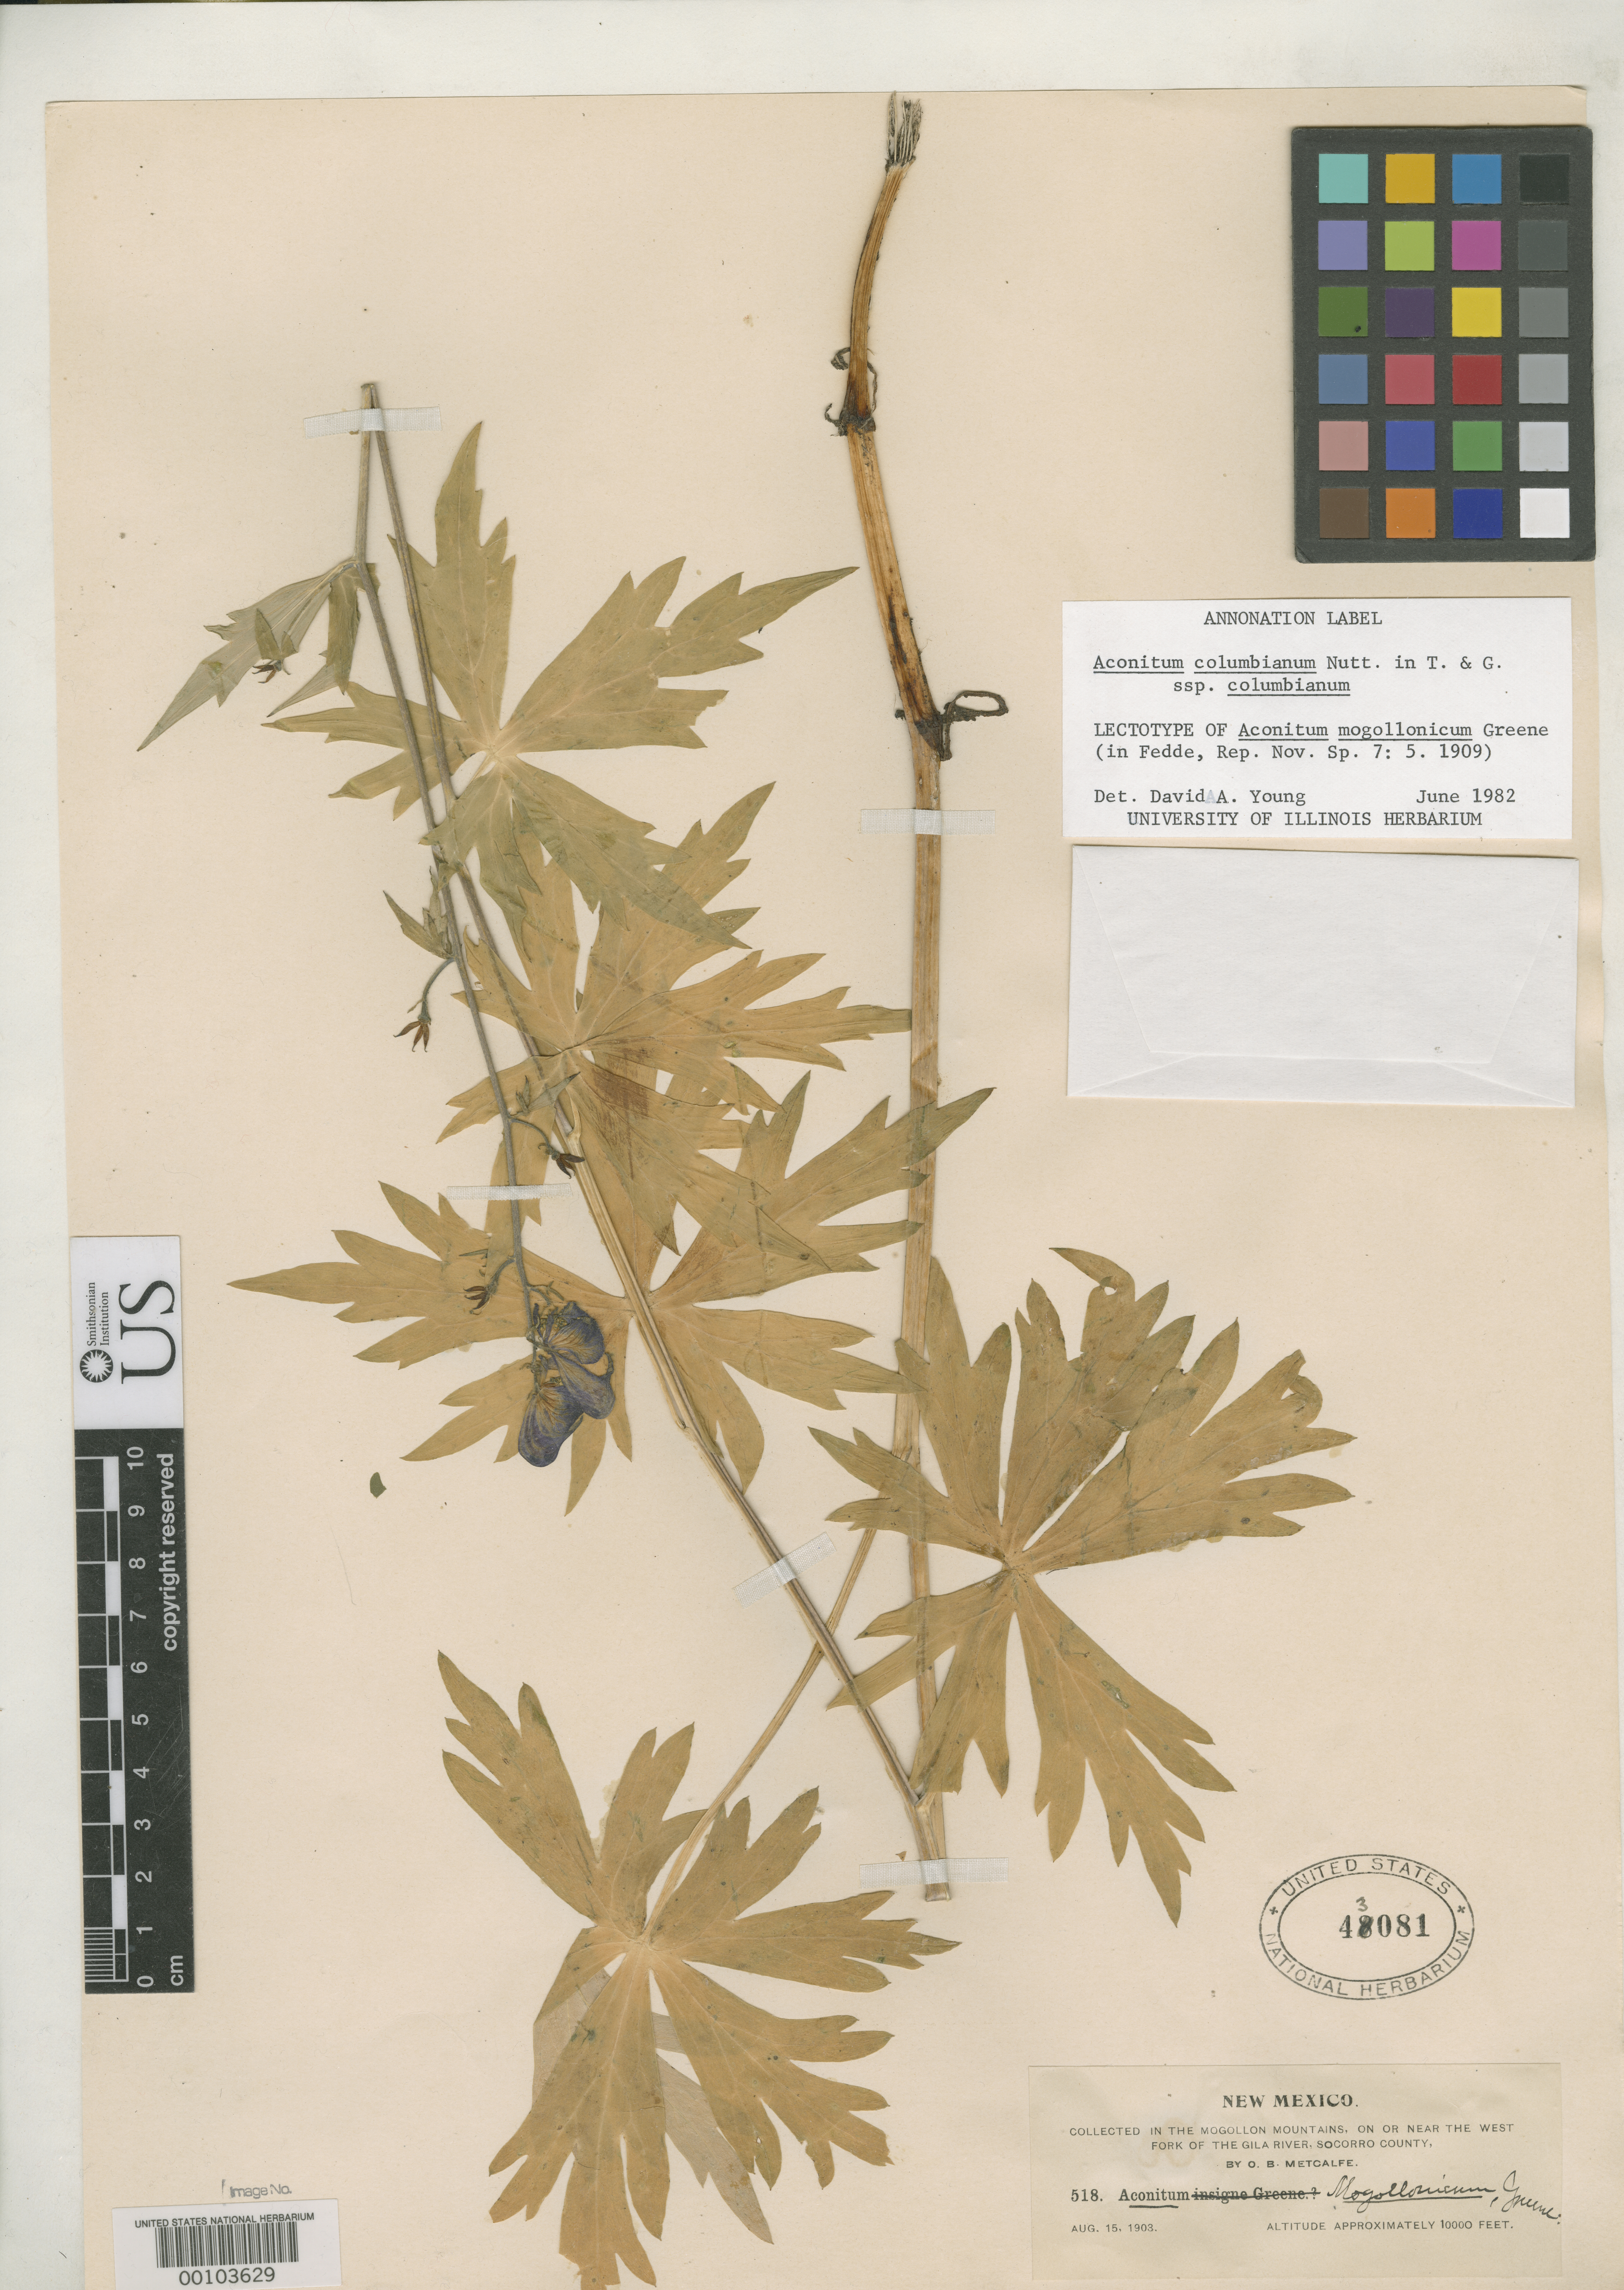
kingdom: Plantae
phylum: Tracheophyta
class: Magnoliopsida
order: Ranunculales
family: Ranunculaceae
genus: Aconitum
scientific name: Aconitum mogollonicum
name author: Greene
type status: Lectotype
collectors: O. B. Metcalfe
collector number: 518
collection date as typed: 15 Aug 1903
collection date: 1903-08-15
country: United States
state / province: New Mexico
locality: Mogollon Mountains.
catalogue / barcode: US 43081